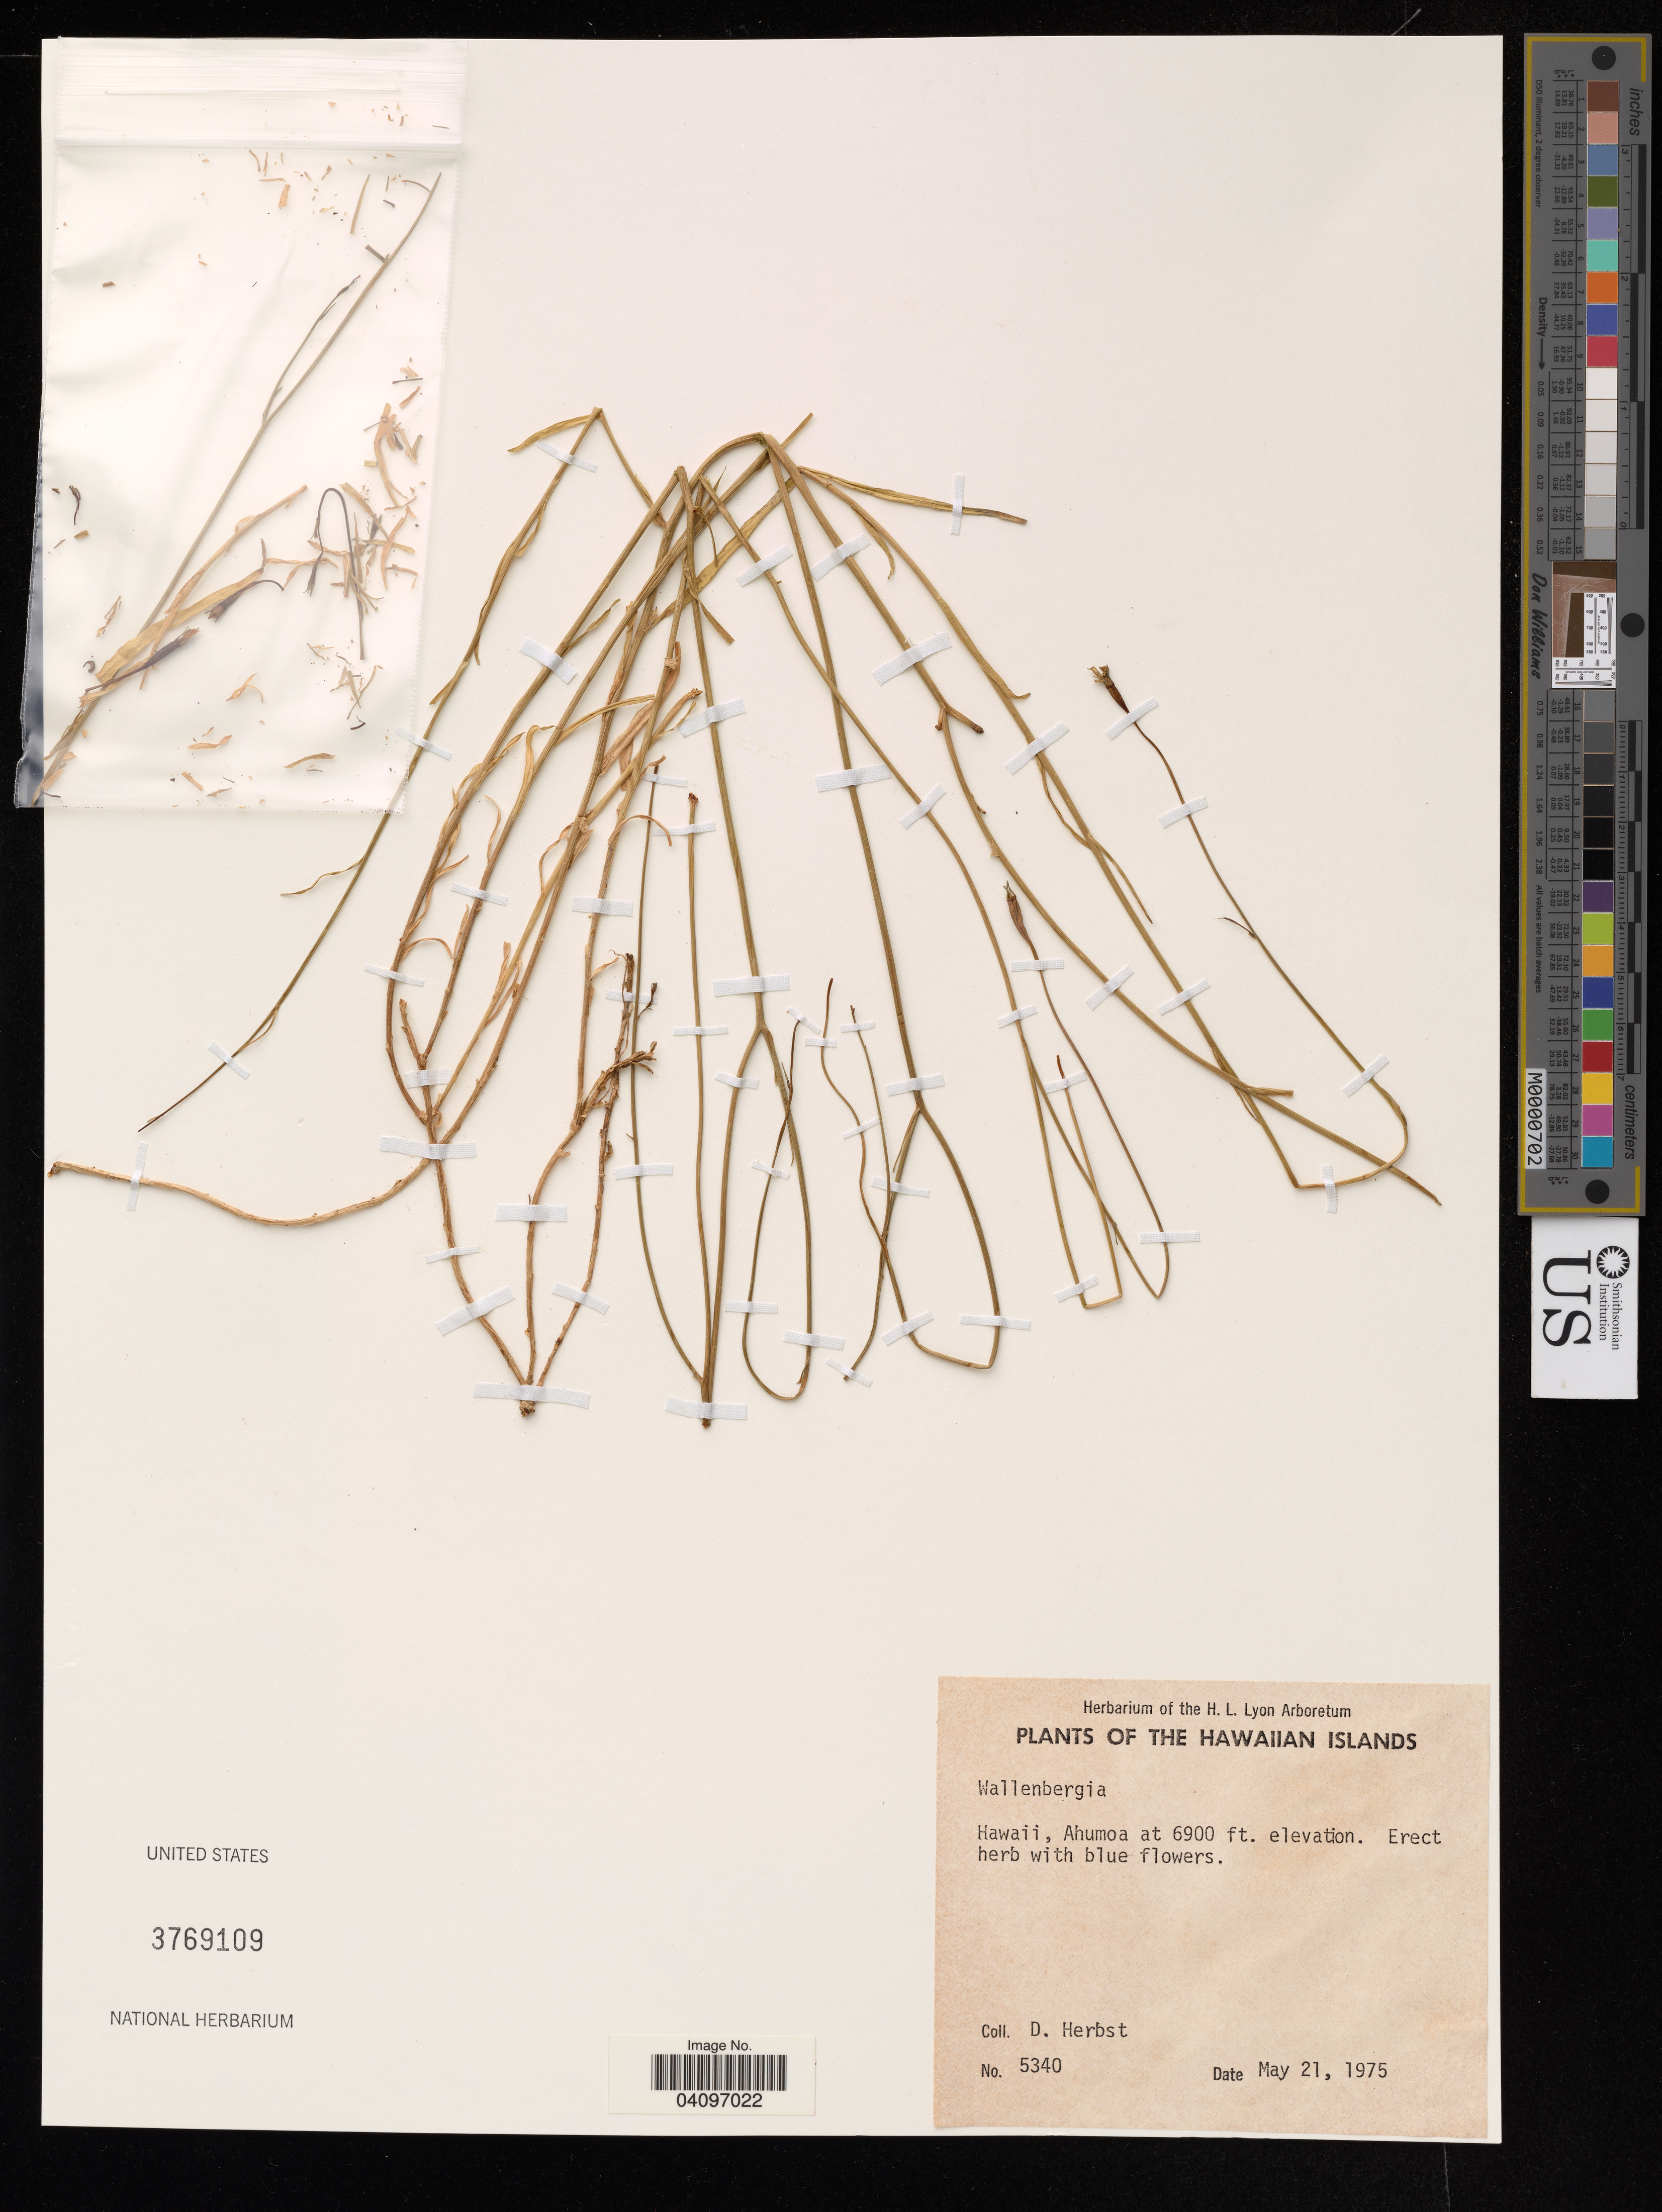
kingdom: Plantae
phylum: Tracheophyta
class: Magnoliopsida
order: Asterales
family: Campanulaceae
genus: Wahlenbergia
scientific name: Wahlenbergia marginata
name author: (Thunb.) A. DC.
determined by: Staples, G. W.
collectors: D. R. Herbst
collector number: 5340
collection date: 1975-05-21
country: United States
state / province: Hawaii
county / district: Hawaii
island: Hawaii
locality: Ahumo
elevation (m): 2103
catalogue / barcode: US 3769109